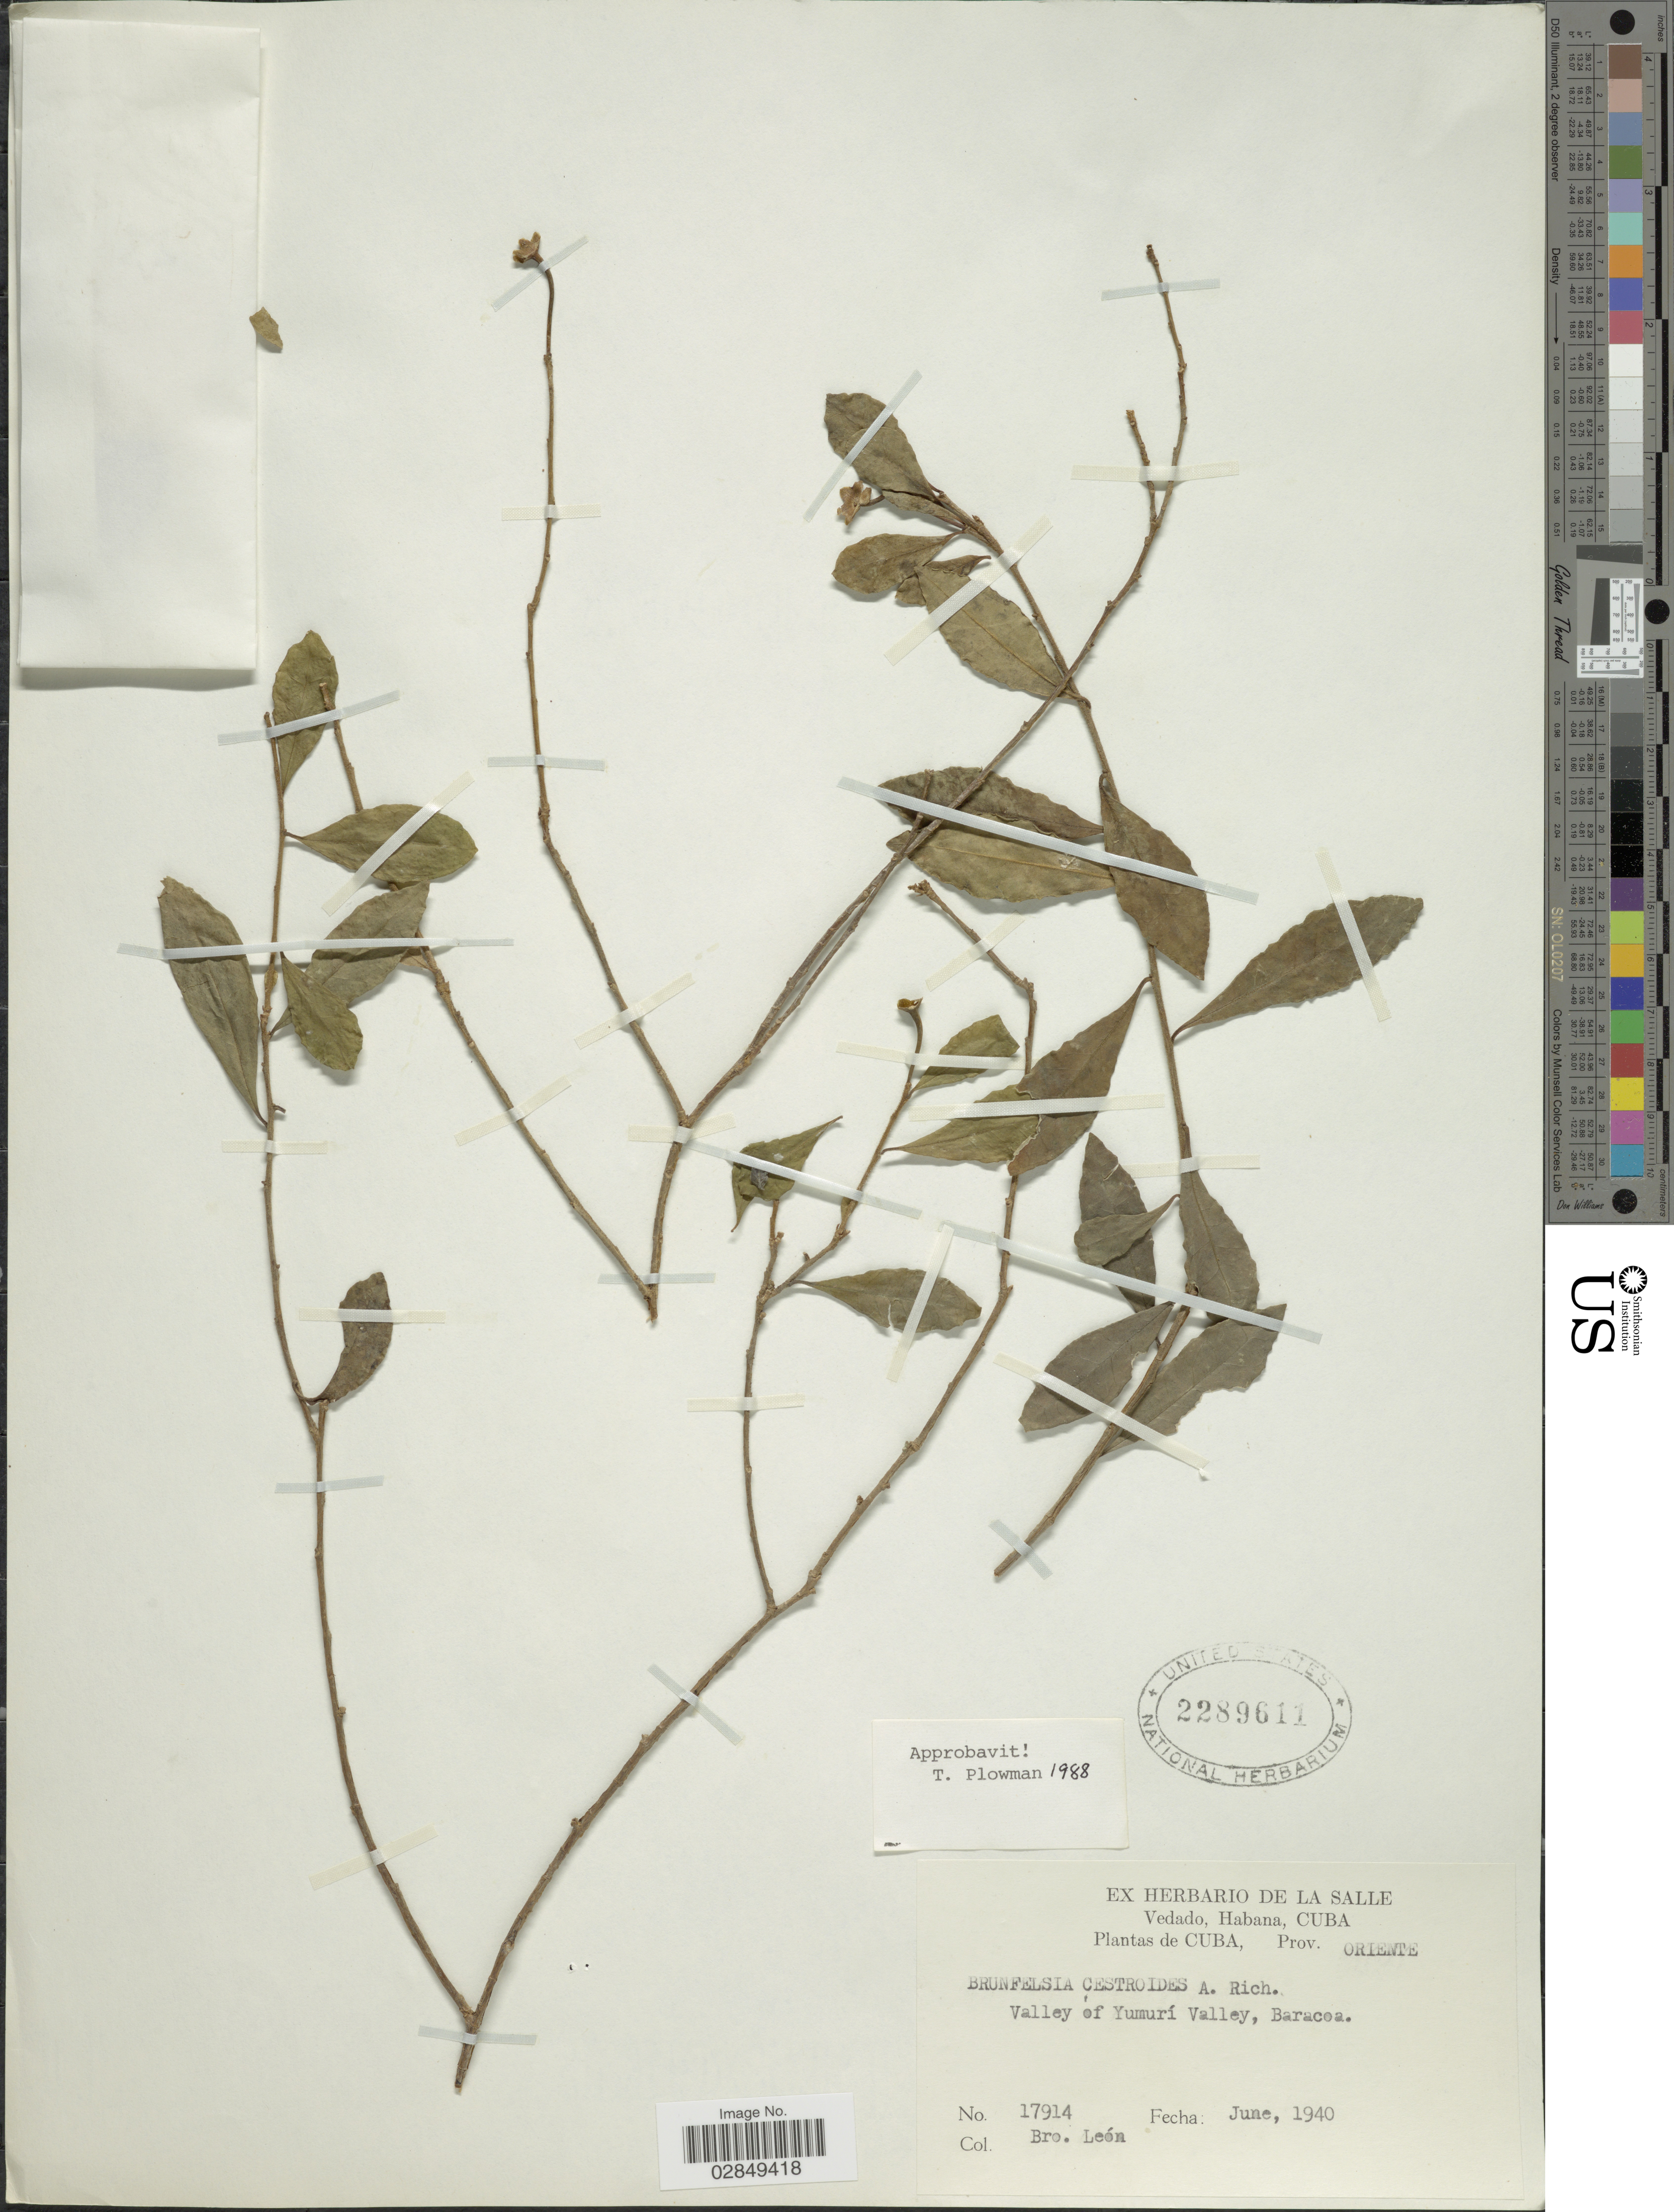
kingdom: Plantae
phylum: Tracheophyta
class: Magnoliopsida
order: Solanales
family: Solanaceae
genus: Brunfelsia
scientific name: Brunfelsia cestroides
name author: A. Rich.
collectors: Bro. León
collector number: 17914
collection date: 1940-06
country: Cuba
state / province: Oriente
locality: Valley of Yumurí Valley, Baracoa.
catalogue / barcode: US 2289611